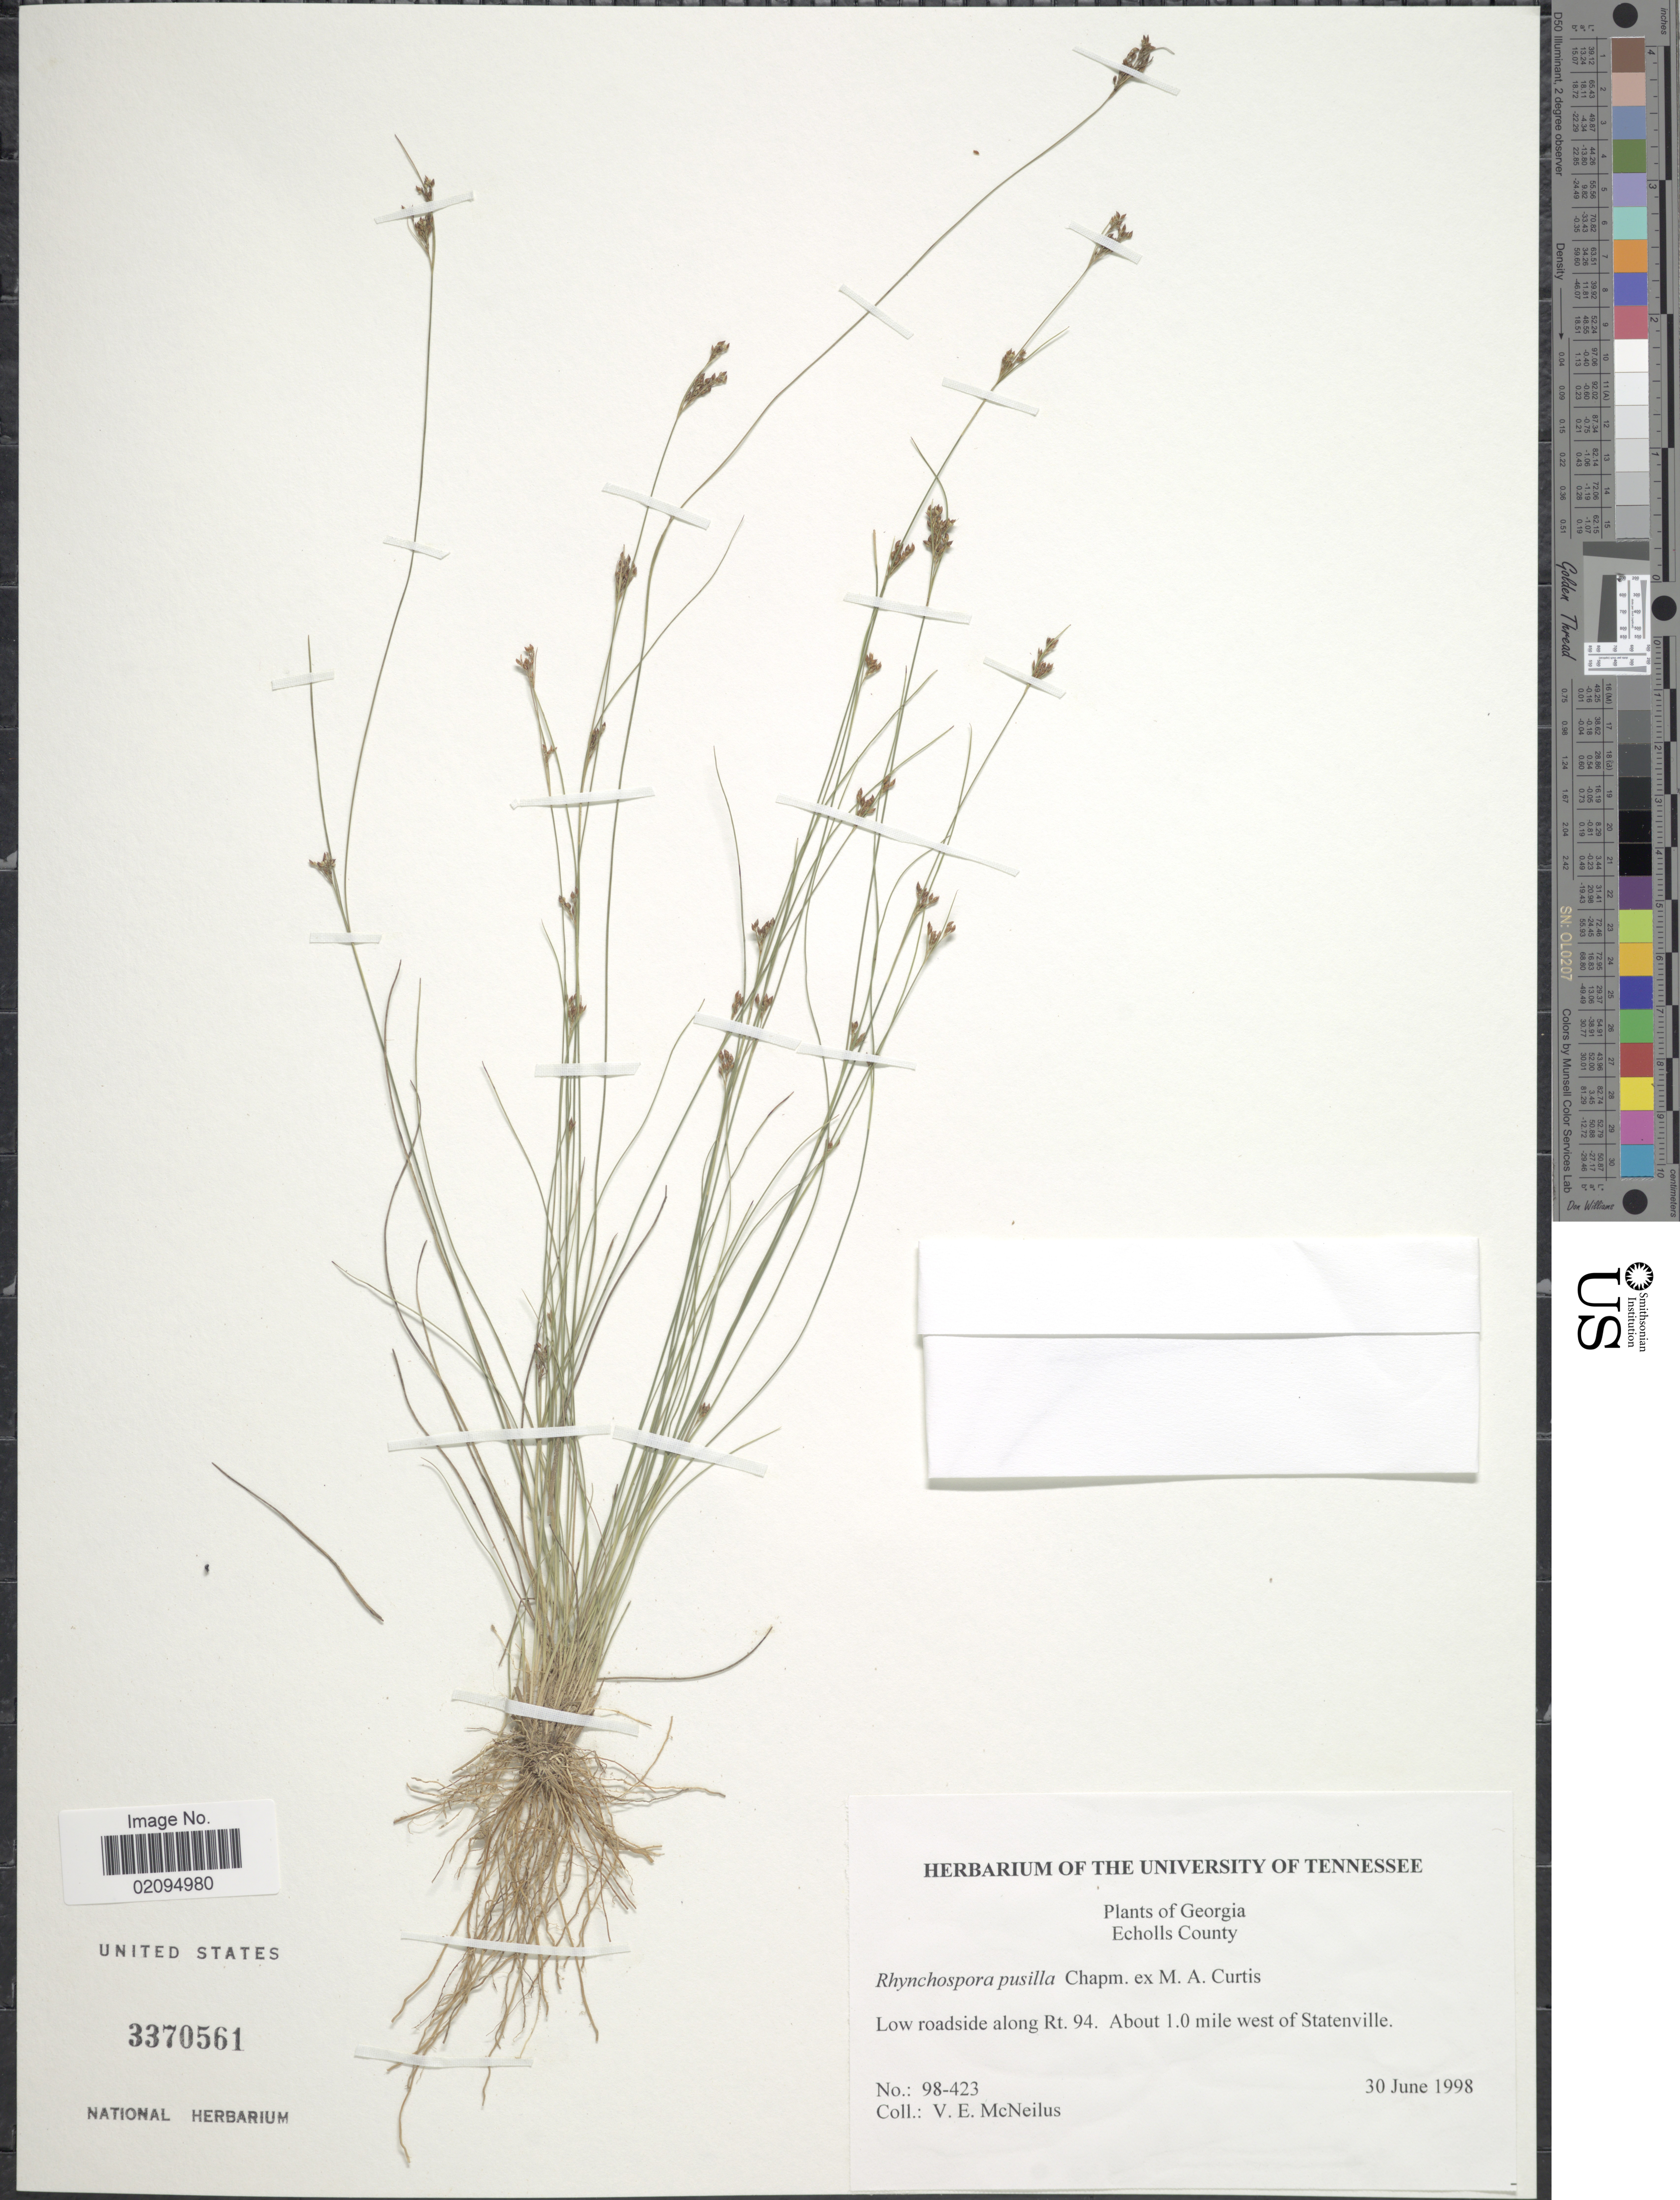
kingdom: Plantae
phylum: Tracheophyta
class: Liliopsida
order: Poales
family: Cyperaceae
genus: Rhynchospora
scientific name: Rhynchospora intermixta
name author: C. Wright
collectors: V. Mcneilus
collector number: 98-423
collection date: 1998-06-30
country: United States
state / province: Georgia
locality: Echolls County. Along Rt. 94. About 1.0 mile west of Statenville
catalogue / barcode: US 3370561